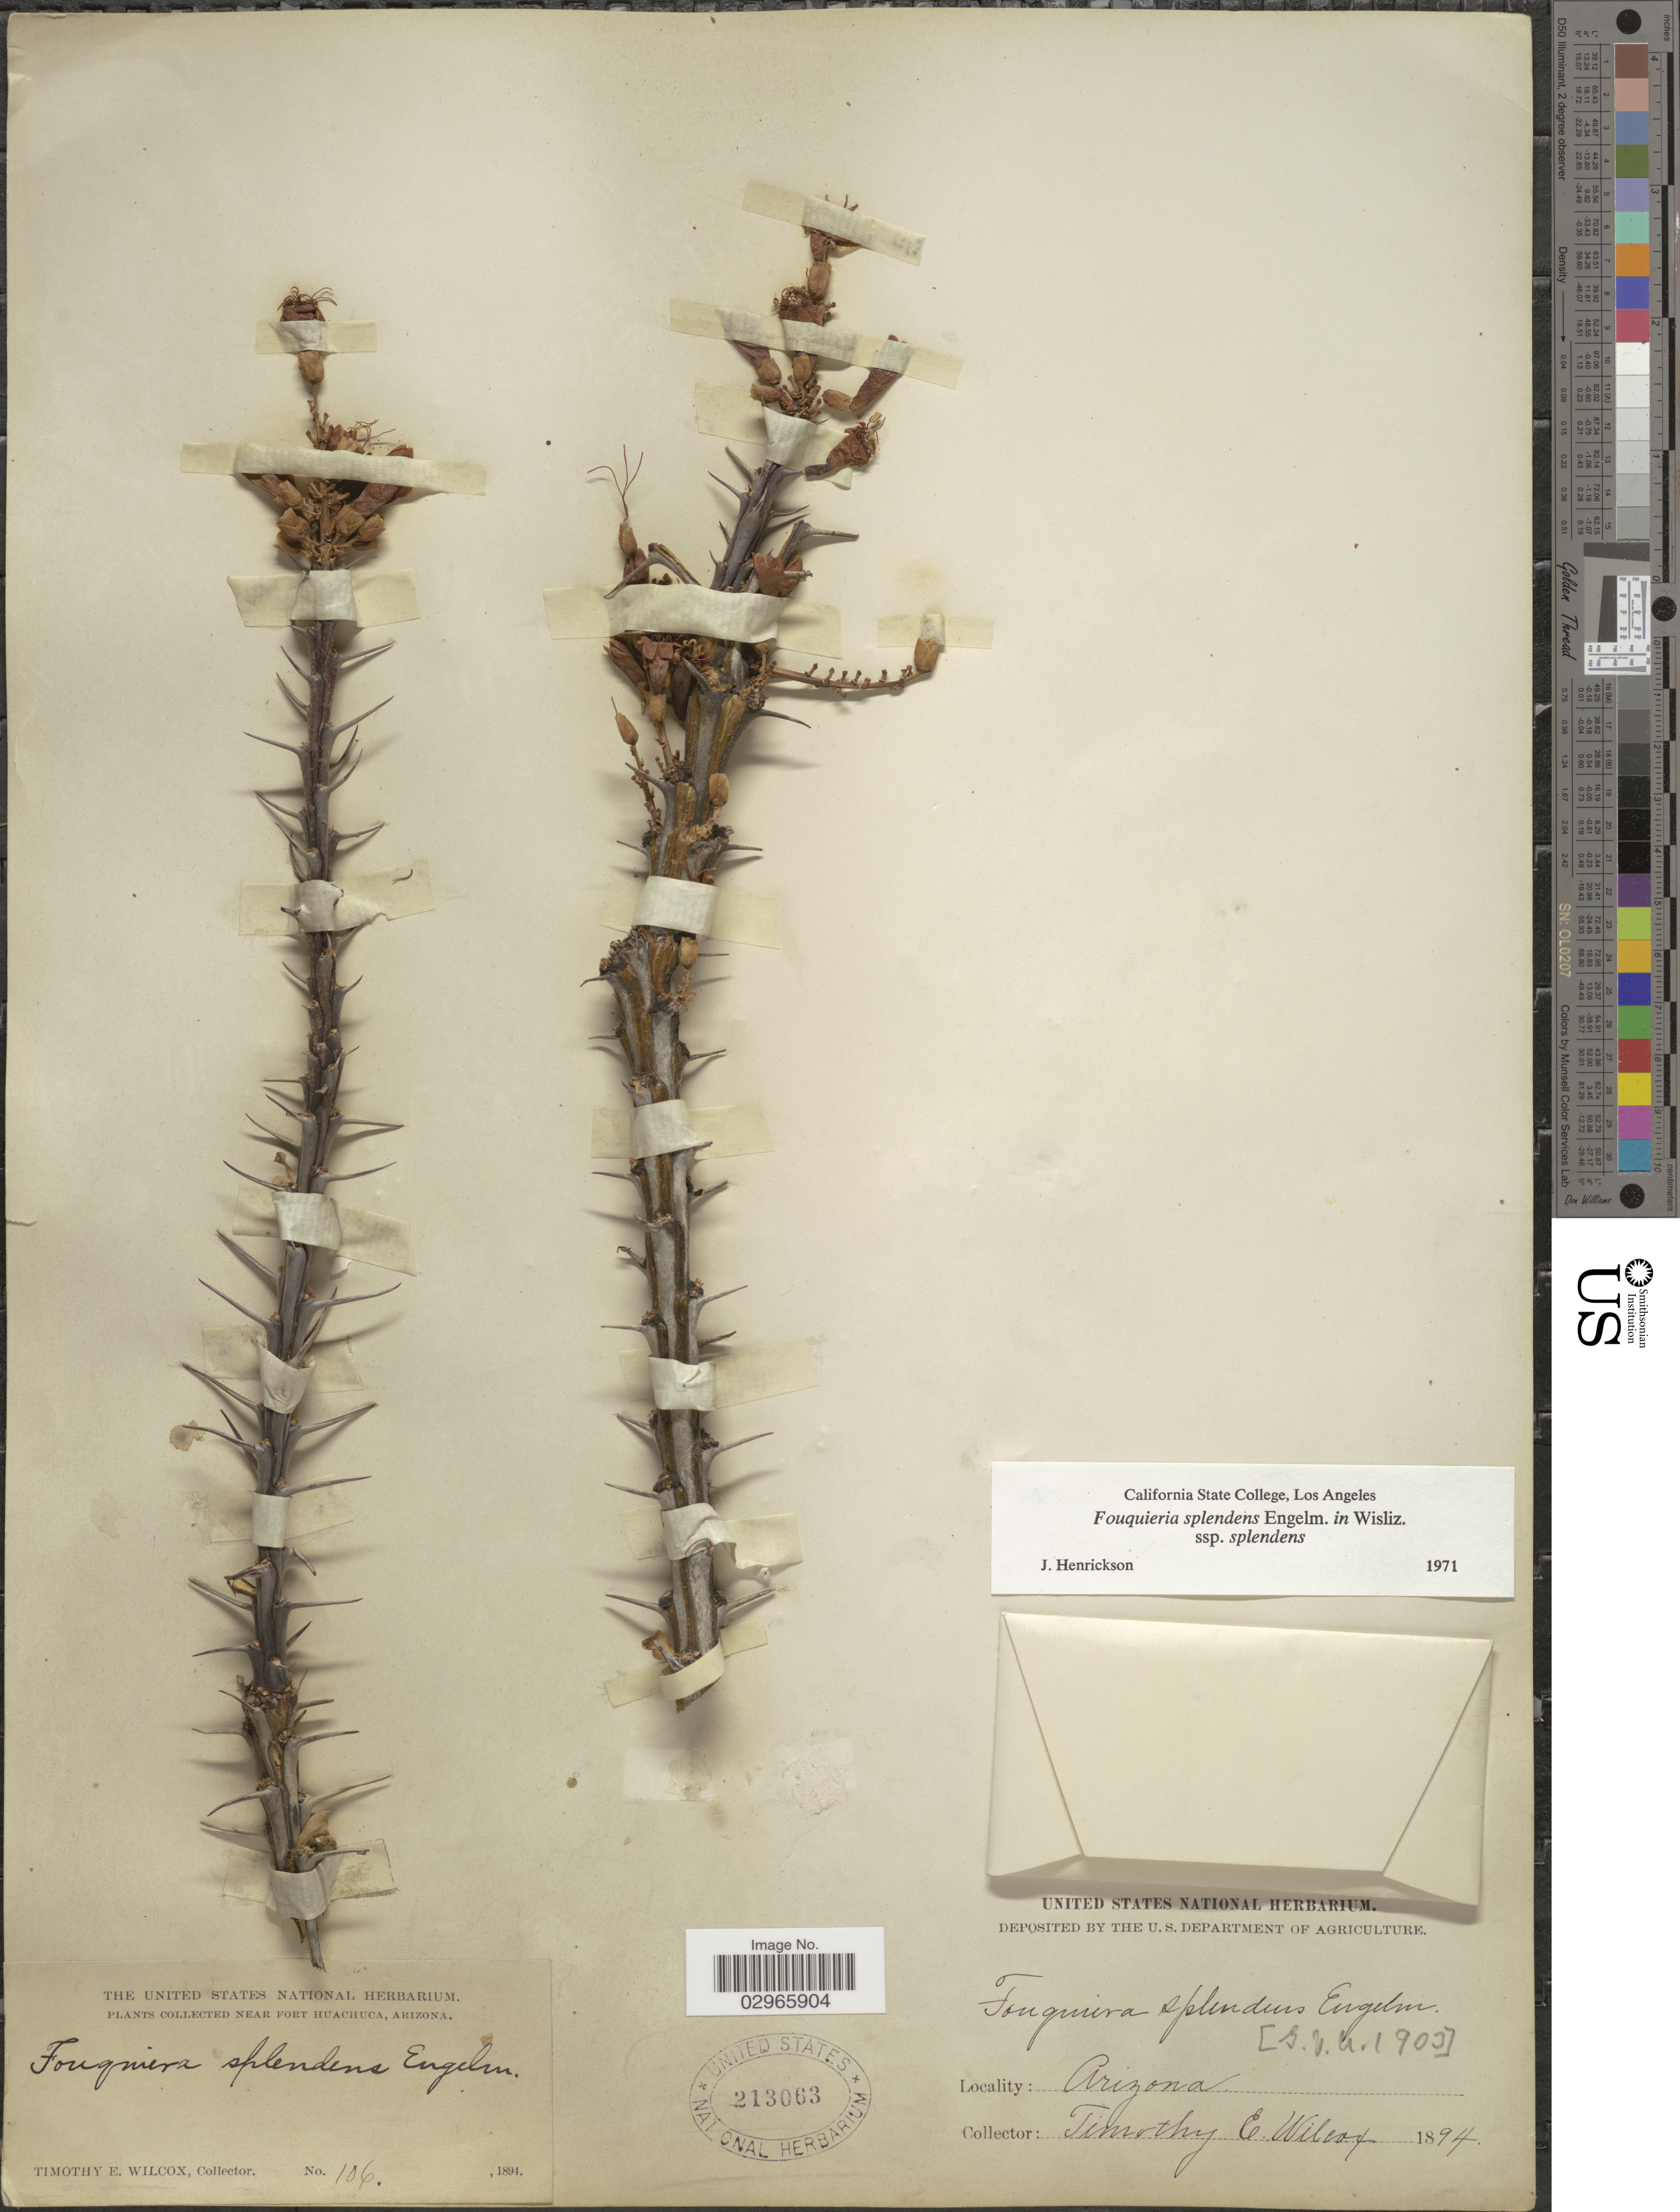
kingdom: Plantae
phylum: Tracheophyta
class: Magnoliopsida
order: Ericales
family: Fouquieriaceae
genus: Fouquieria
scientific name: Fouquieria splendens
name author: Engelm.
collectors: T. E. Wilcox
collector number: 106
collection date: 1894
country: United States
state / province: Arizona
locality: Near Fort Huachuca.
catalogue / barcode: US 213063